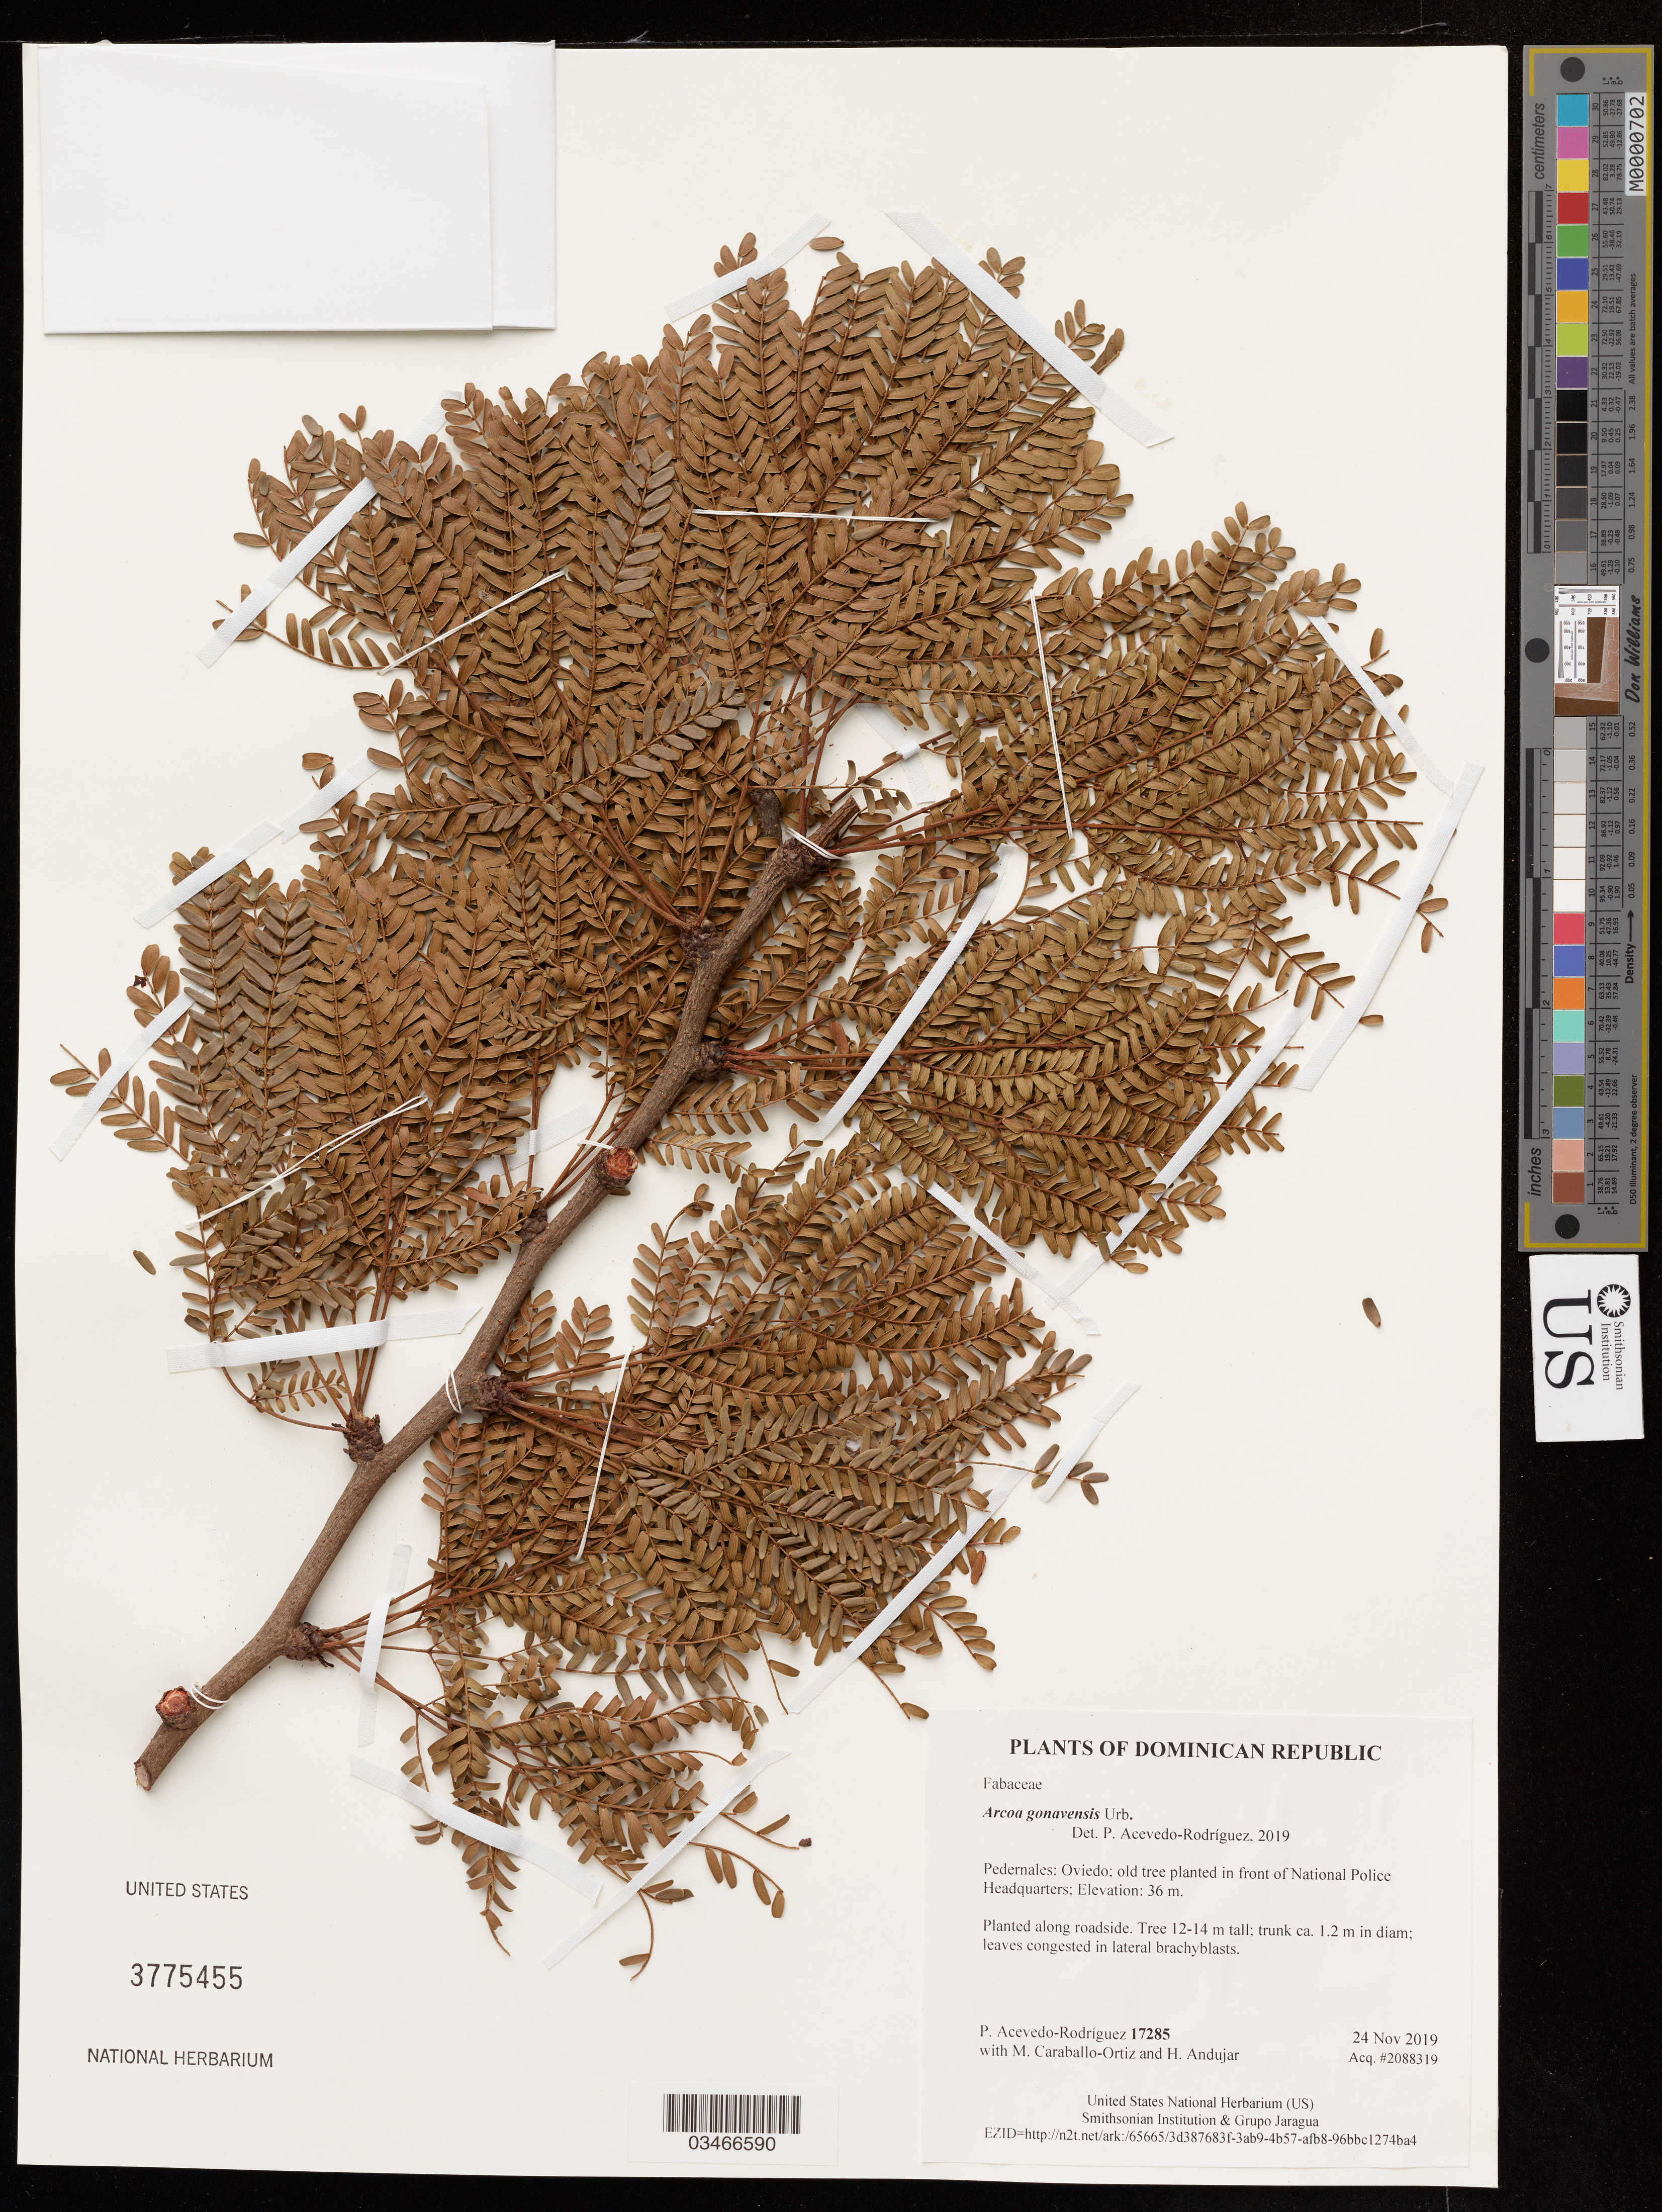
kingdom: Plantae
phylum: Tracheophyta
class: Magnoliopsida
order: Fabales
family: Fabaceae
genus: Arcoa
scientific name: Arcoa gonavensis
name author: Urb.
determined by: Acevedo-Rodriguez, P., (US), Smithsonian Institution - National Museum of Natural History (UNITED STATES)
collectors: P. Acevedo-Rodriguez, M. Caraballo-Ortiz & H. Andujar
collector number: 17285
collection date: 2019-11-24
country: Dominican Republic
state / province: Pedernales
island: Hispaniola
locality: Oviedo; old tree planted in front of National Police Headquarters.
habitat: Planted along roadside.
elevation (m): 36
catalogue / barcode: US 3775455